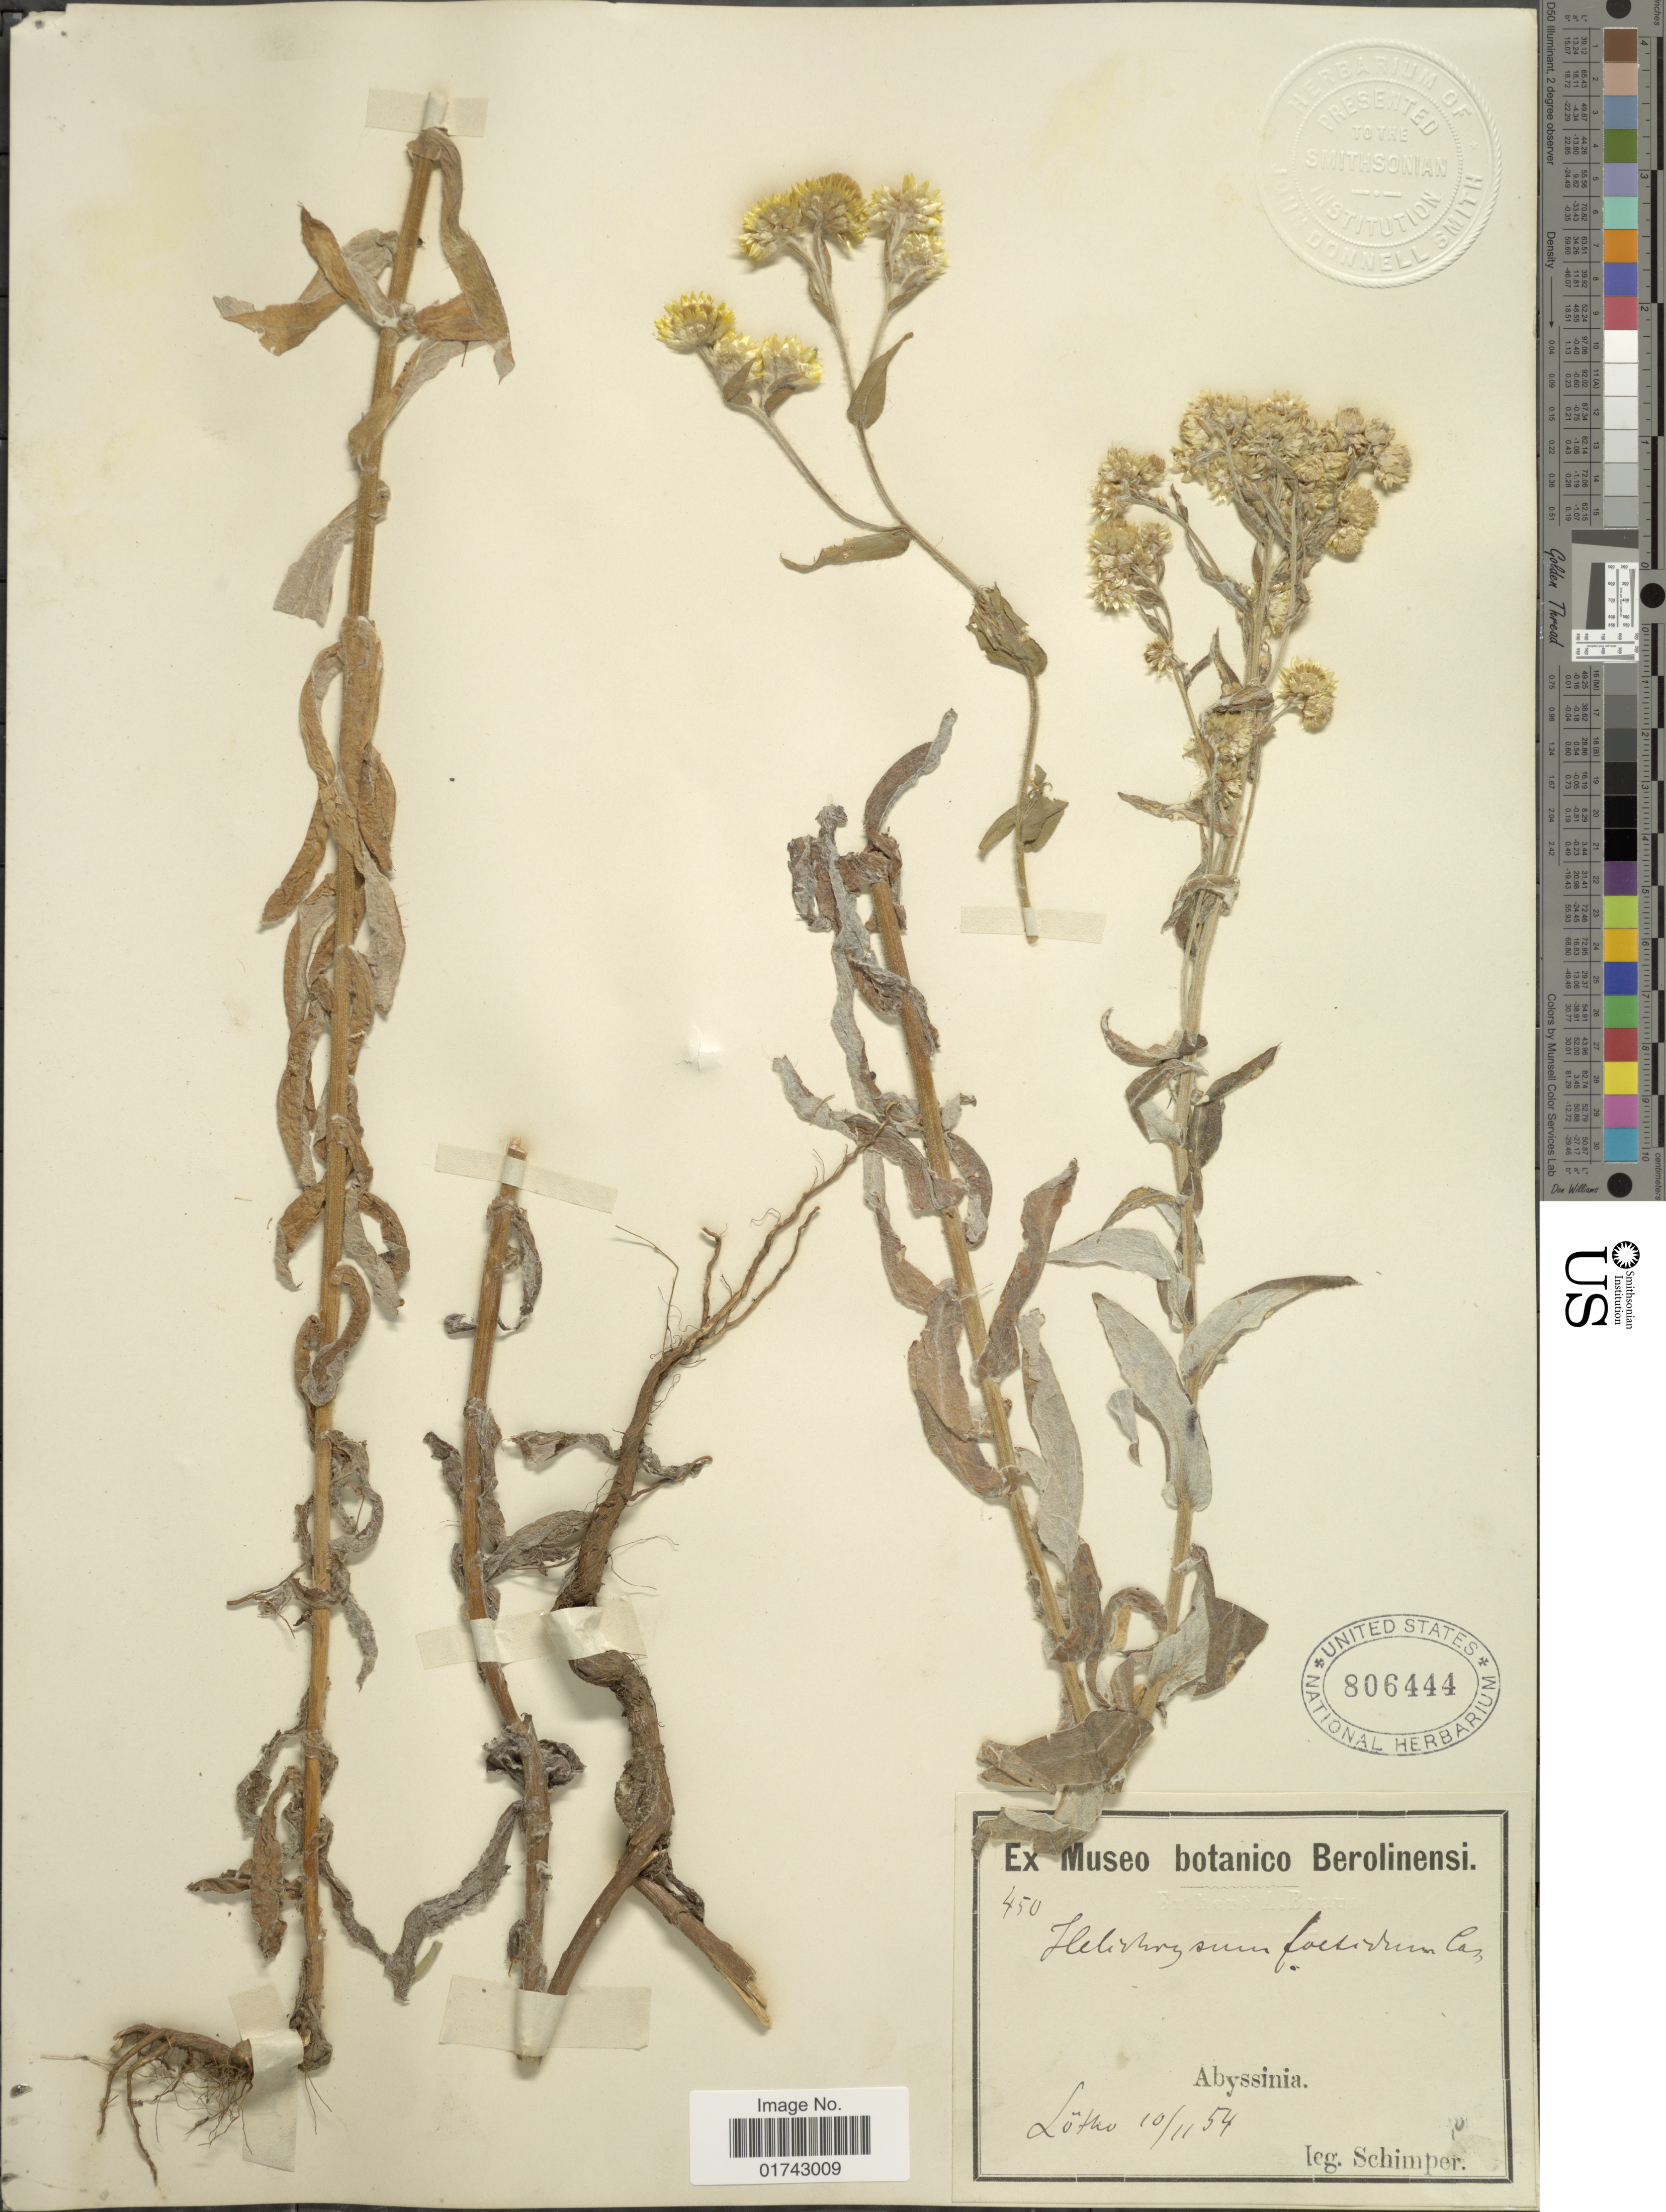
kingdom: Plantae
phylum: Tracheophyta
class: Magnoliopsida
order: Asterales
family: Asteraceae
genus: Helichrysum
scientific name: Helichrysum foetidum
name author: (L.) Moench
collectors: -. Schimper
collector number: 450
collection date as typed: Transcribed d/m/y: 10/11/54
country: Eritrea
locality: Lotho, Abyssinia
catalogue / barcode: US 806444